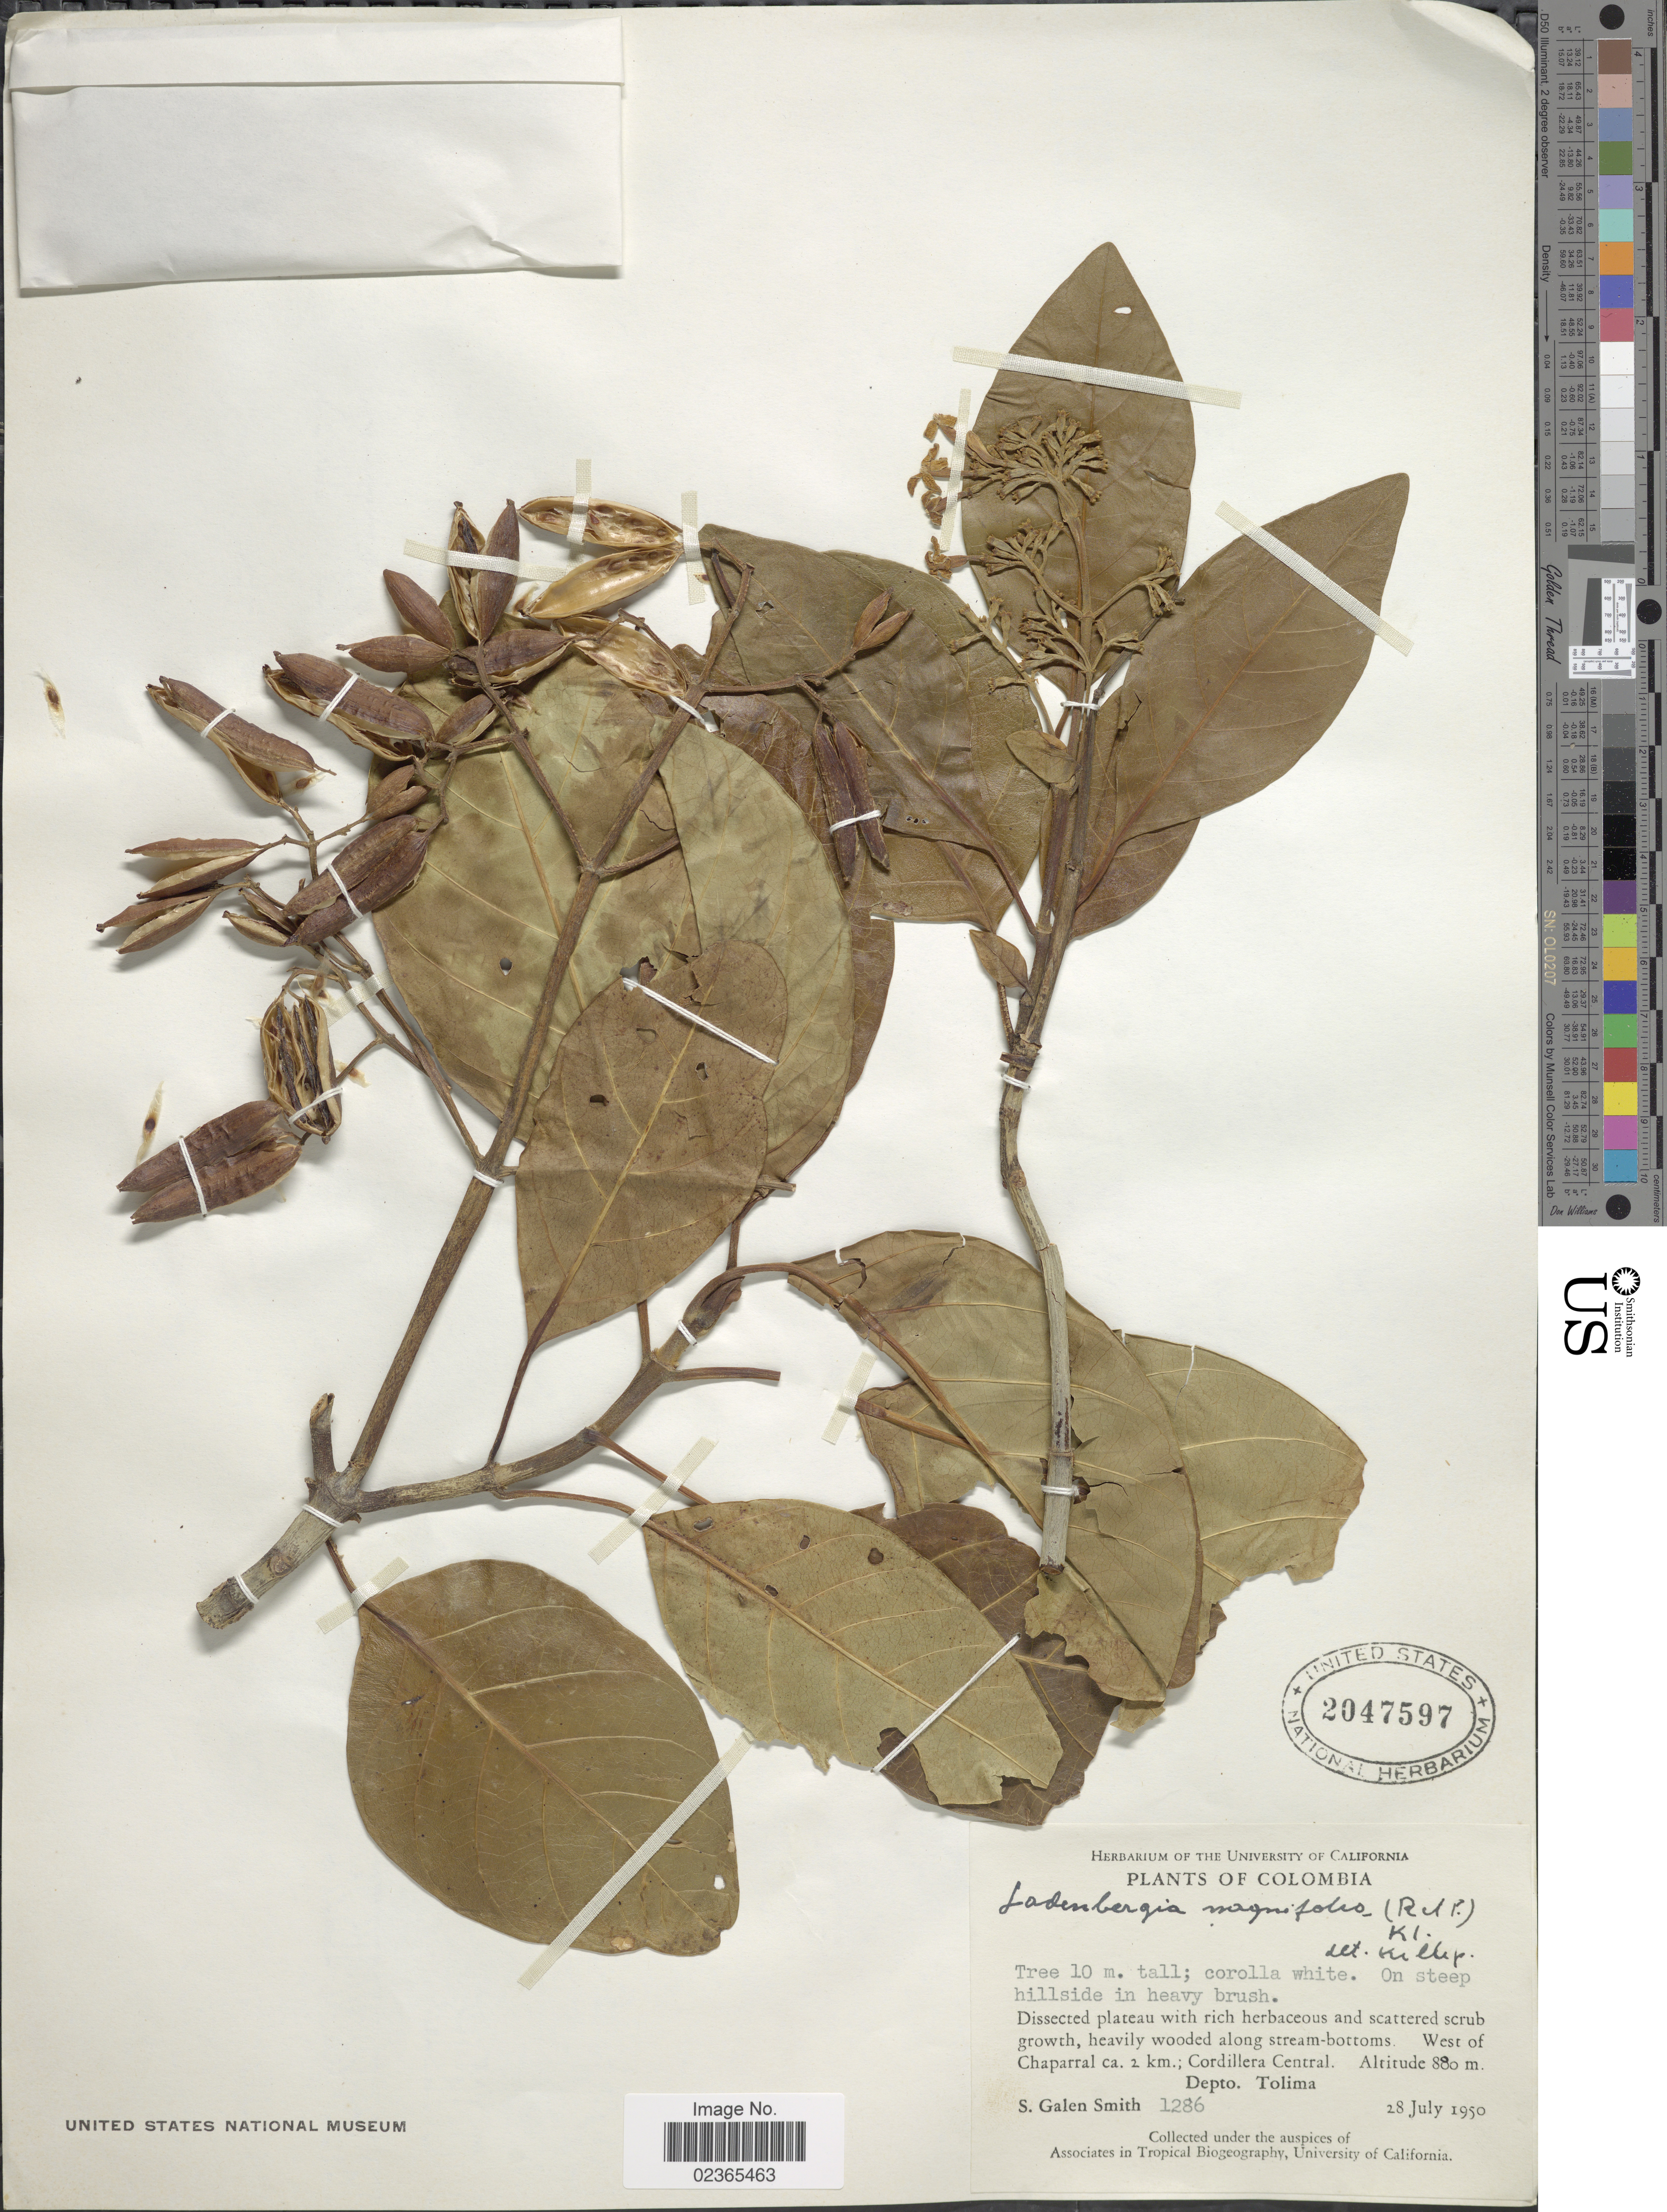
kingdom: Plantae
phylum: Tracheophyta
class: Magnoliopsida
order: Gentianales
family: Rubiaceae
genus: Ladenbergia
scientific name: Ladenbergia oblongifolia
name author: (Mutis) L. Andersson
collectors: S. G. Smith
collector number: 1286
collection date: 1950-07-28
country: Colombia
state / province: Tolima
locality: West of Chaparral ca. 2 km.; Cordillera Central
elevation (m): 880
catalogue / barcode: US 2047597